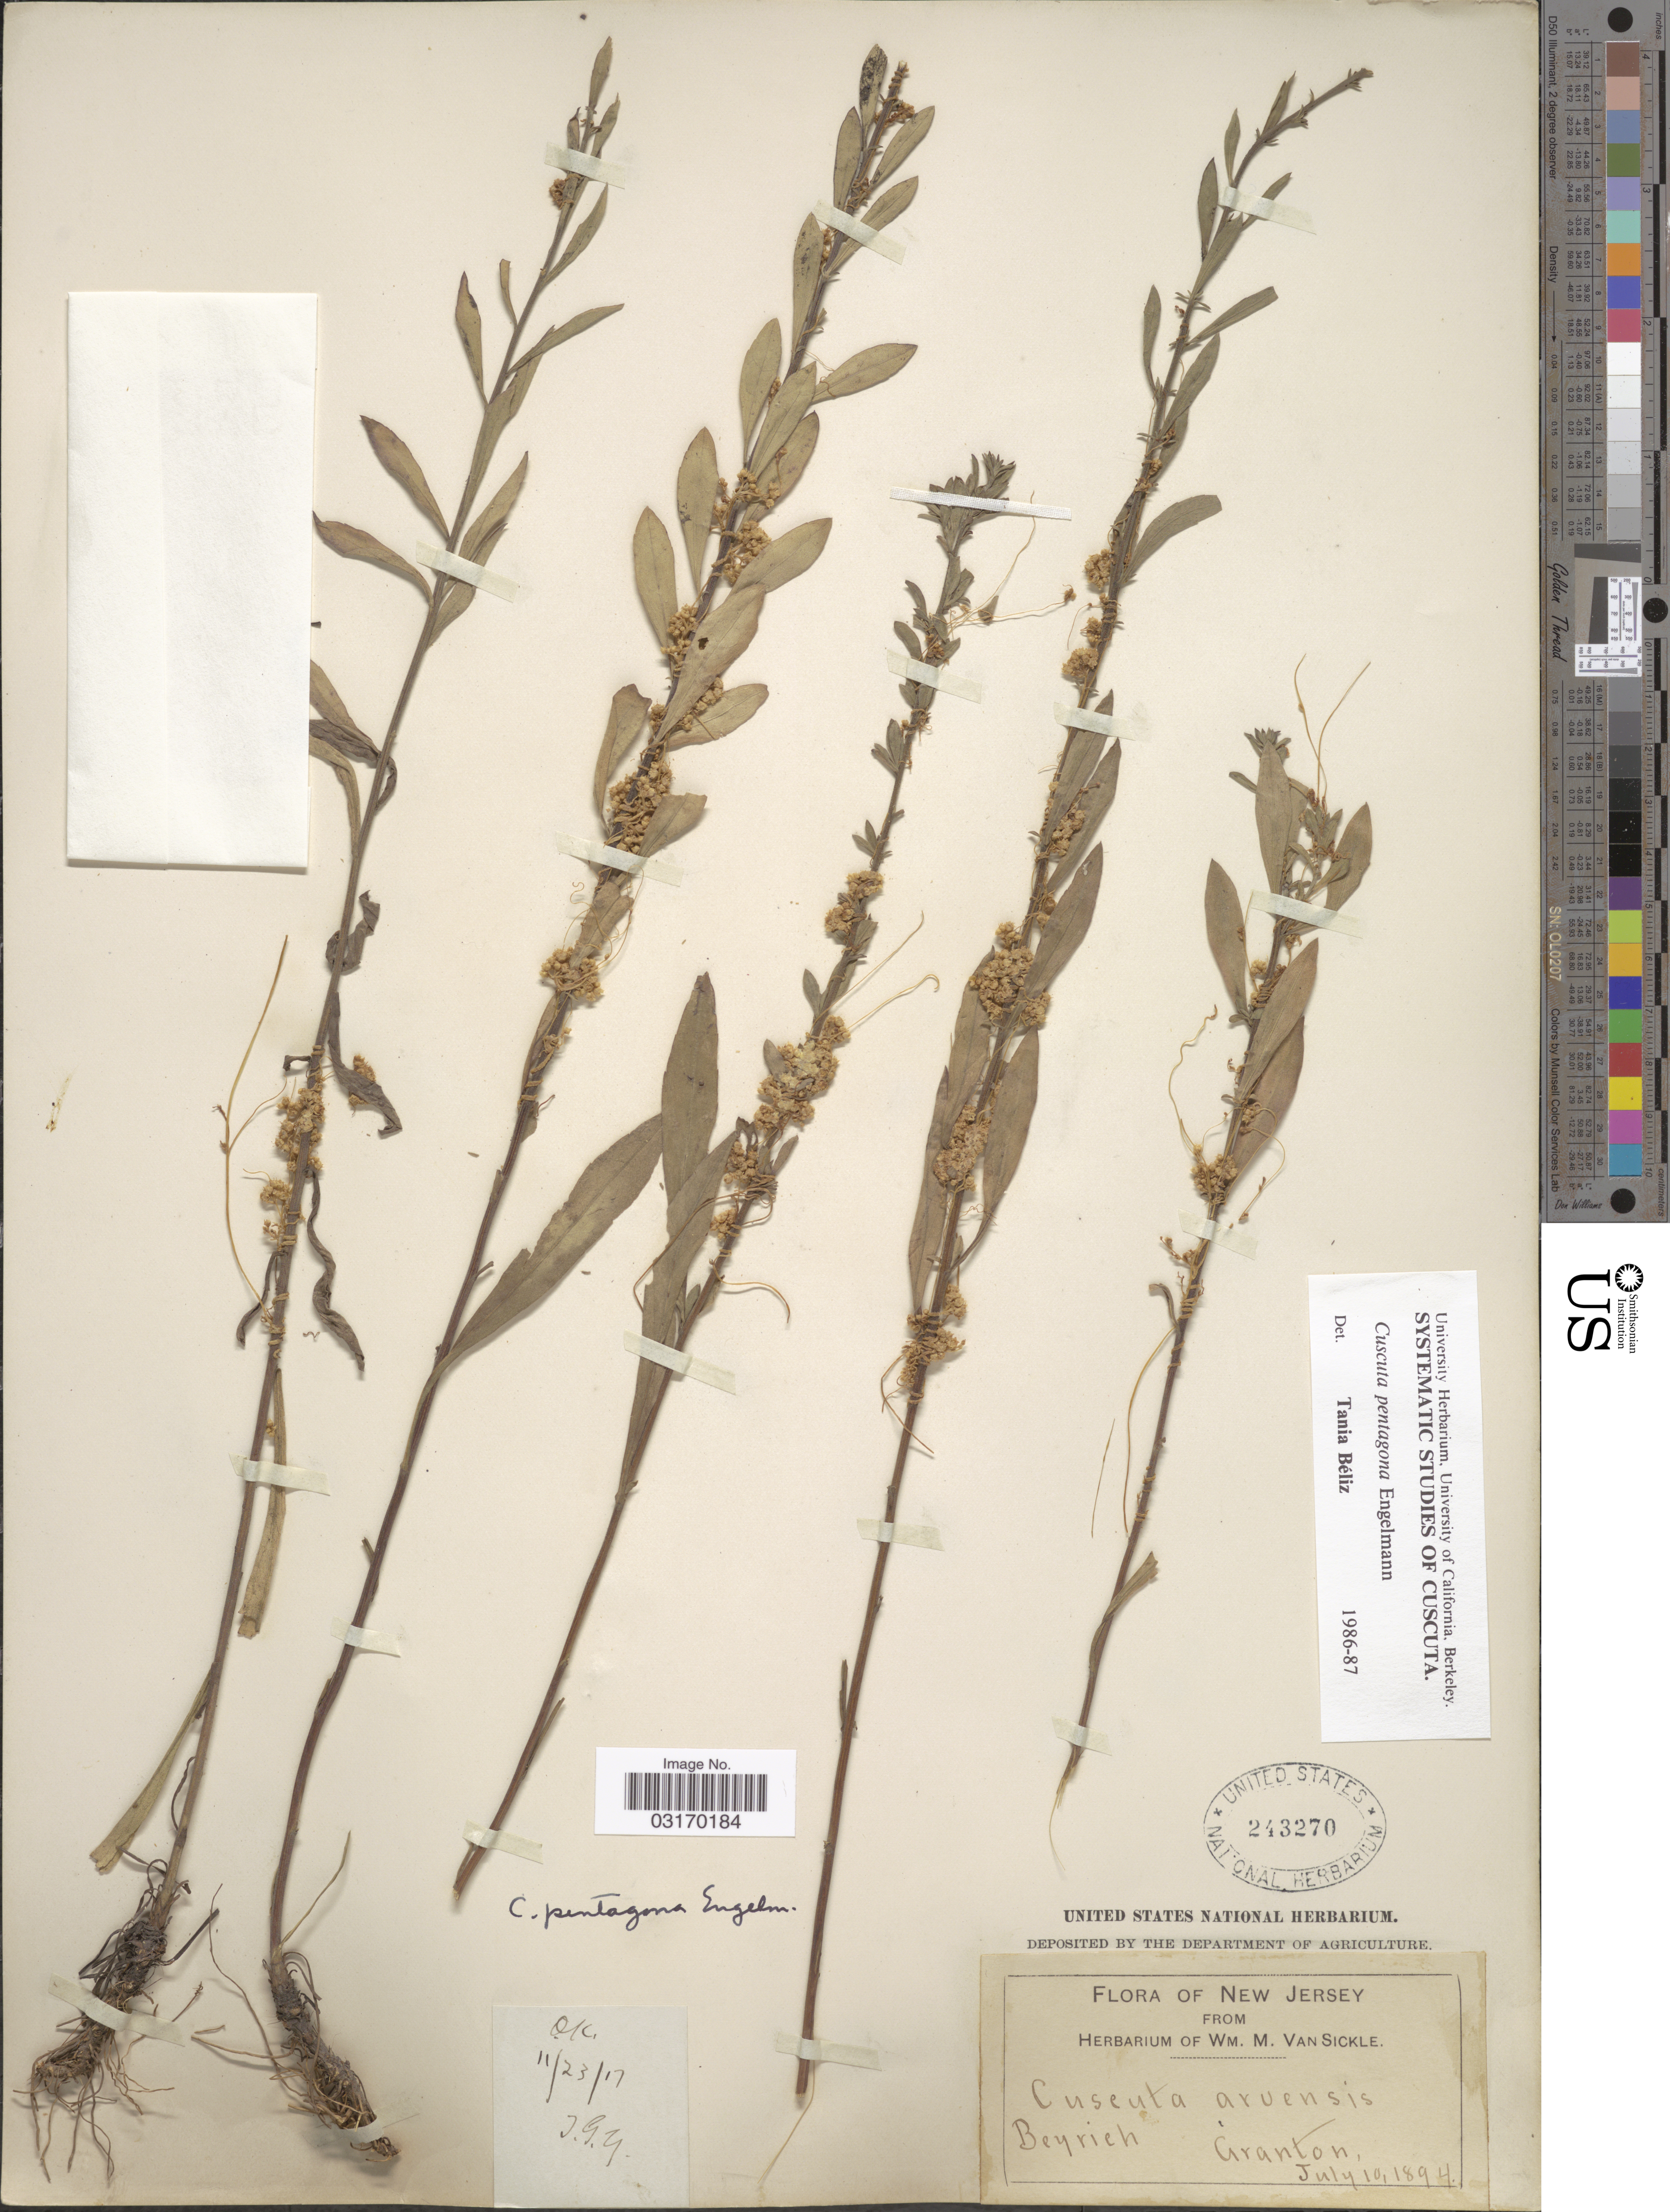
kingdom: Plantae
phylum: Tracheophyta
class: Magnoliopsida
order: Solanales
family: Convolvulaceae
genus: Cuscuta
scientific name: Cuscuta pentagona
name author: Engelm.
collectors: ex herb. Wm. M. Van Sickle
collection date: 1894-07-10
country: United States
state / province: New Jersey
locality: Beyrich Granton.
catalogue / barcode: US 243270